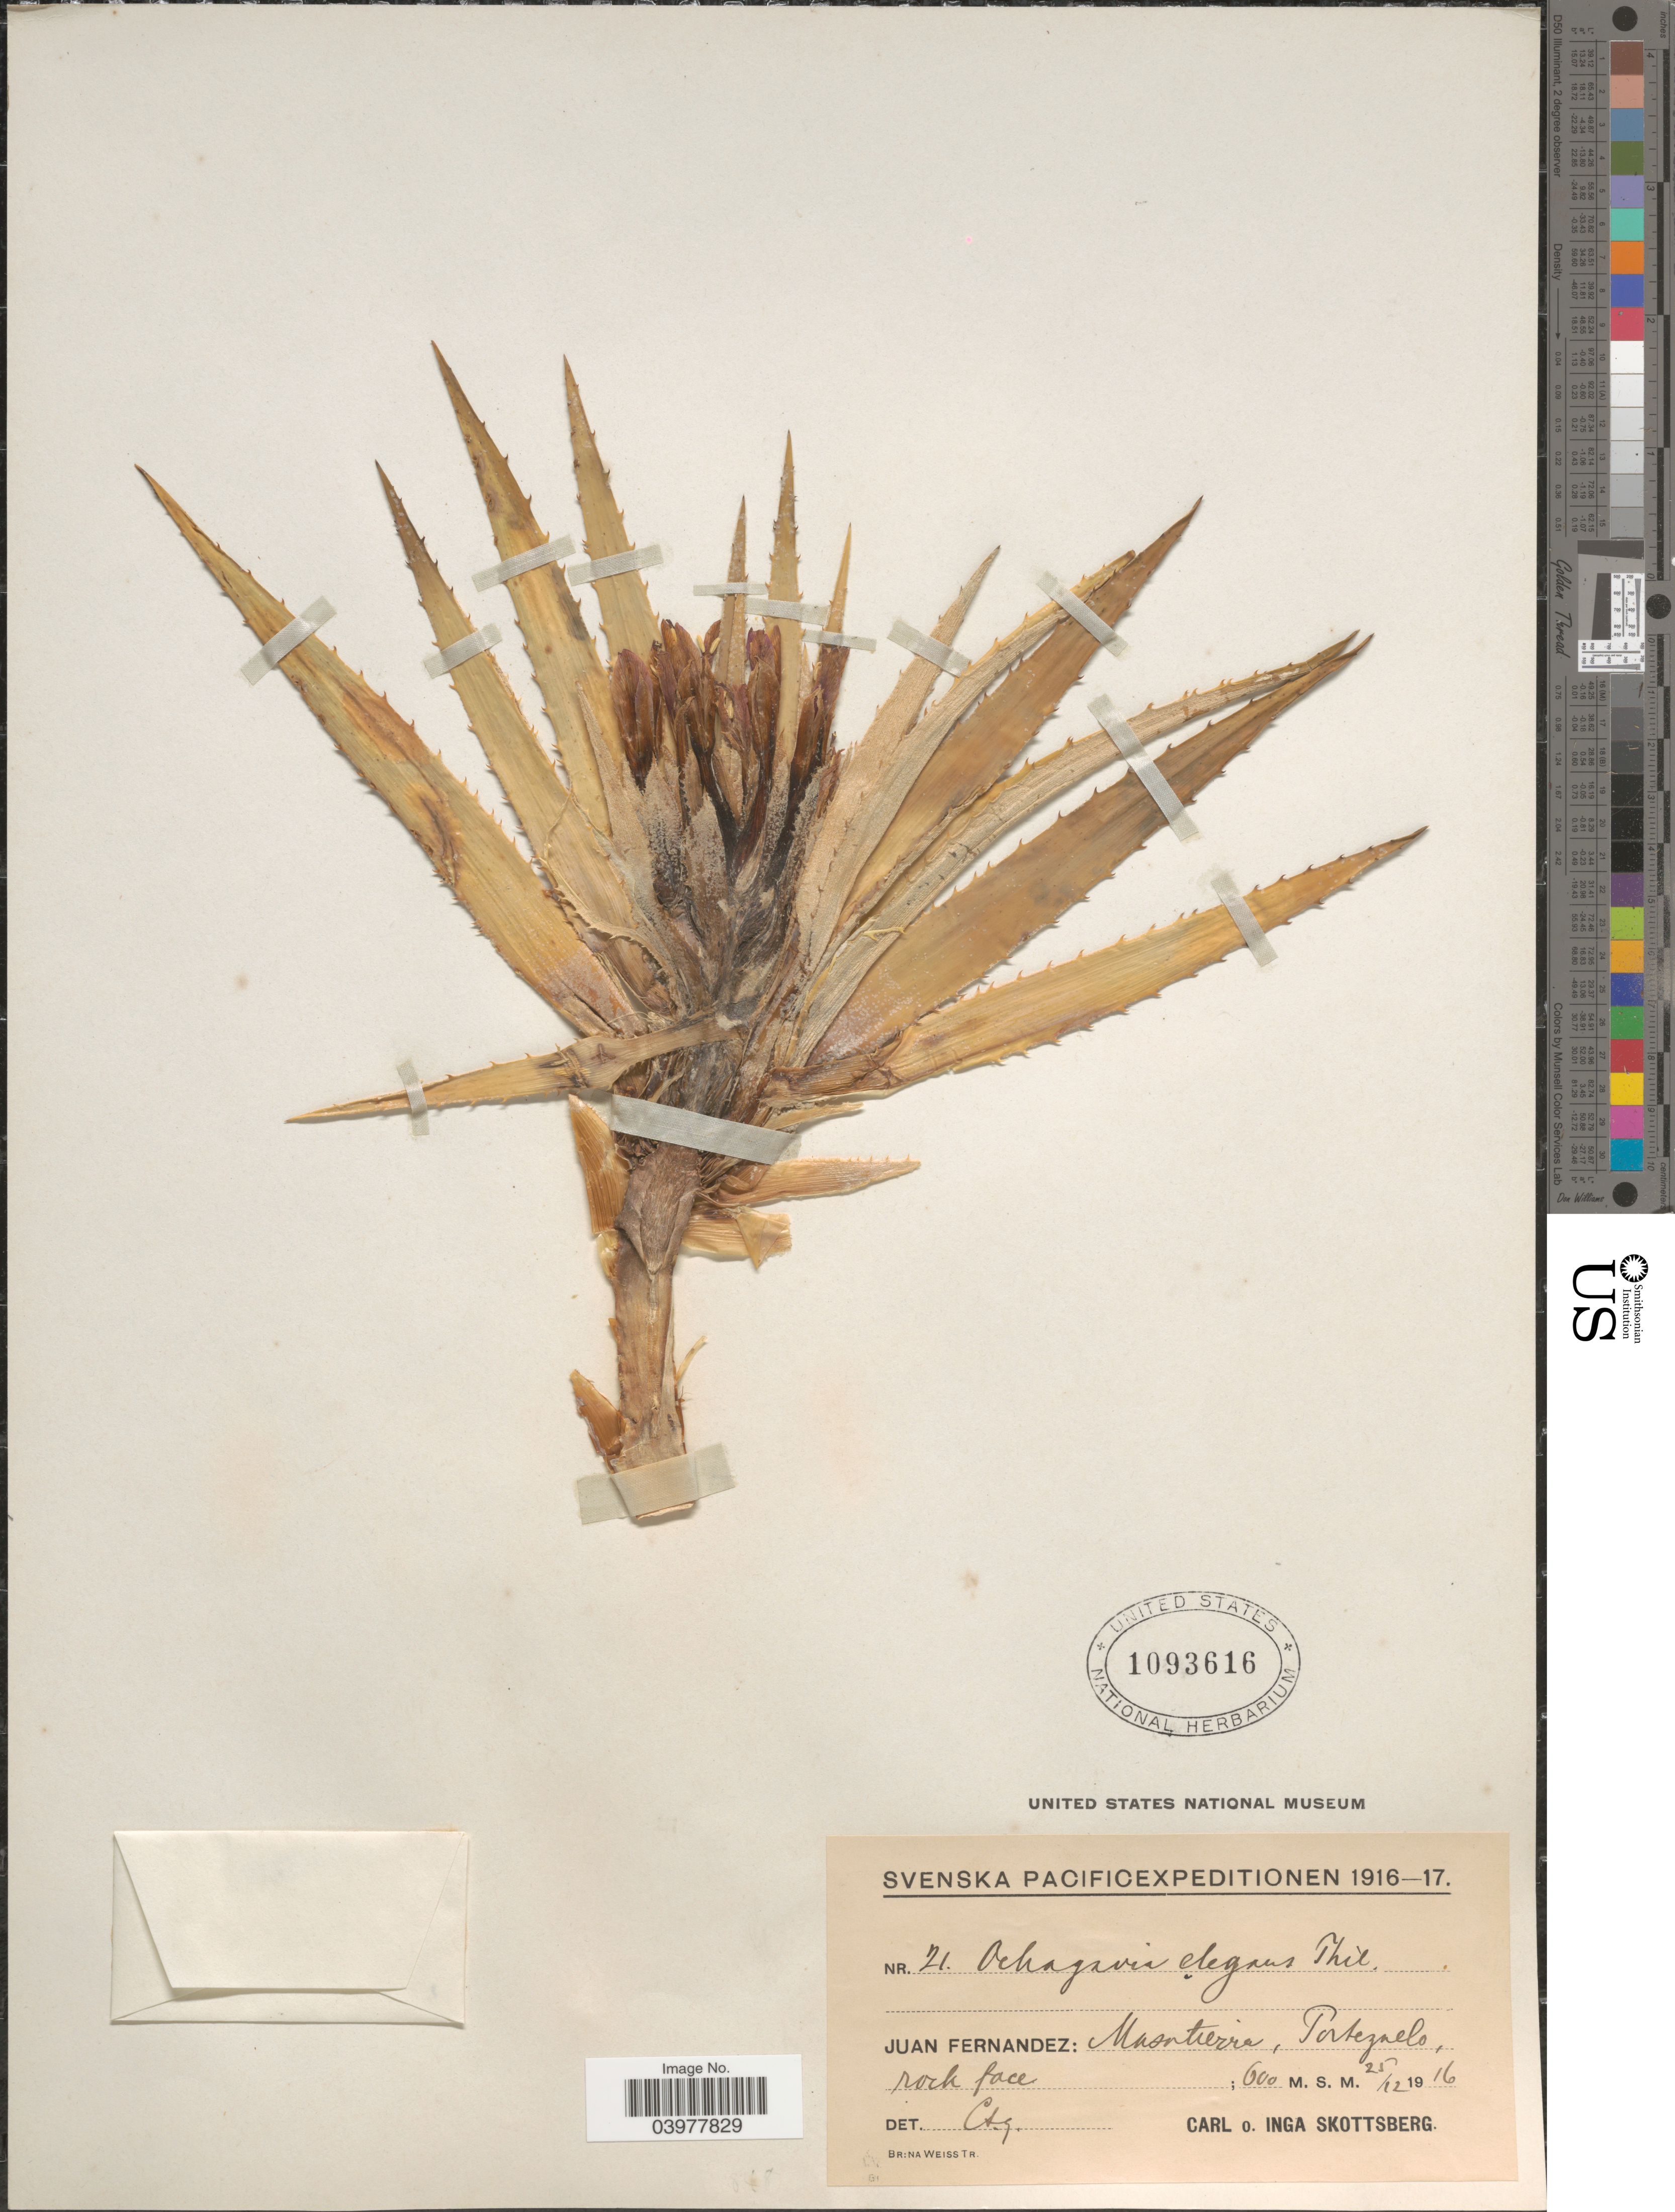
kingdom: Plantae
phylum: Tracheophyta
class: Liliopsida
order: Poales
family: Bromeliaceae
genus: Ochagavia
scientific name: Ochagavia elegans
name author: Phil.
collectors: C. Skottsberg & I. Skottsberg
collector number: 21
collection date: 1916-12-25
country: Chile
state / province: Valparaíso (V)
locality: Juan Fernandez: Masatierra, Portezuelo, rock face.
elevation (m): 600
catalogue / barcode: US 1093616